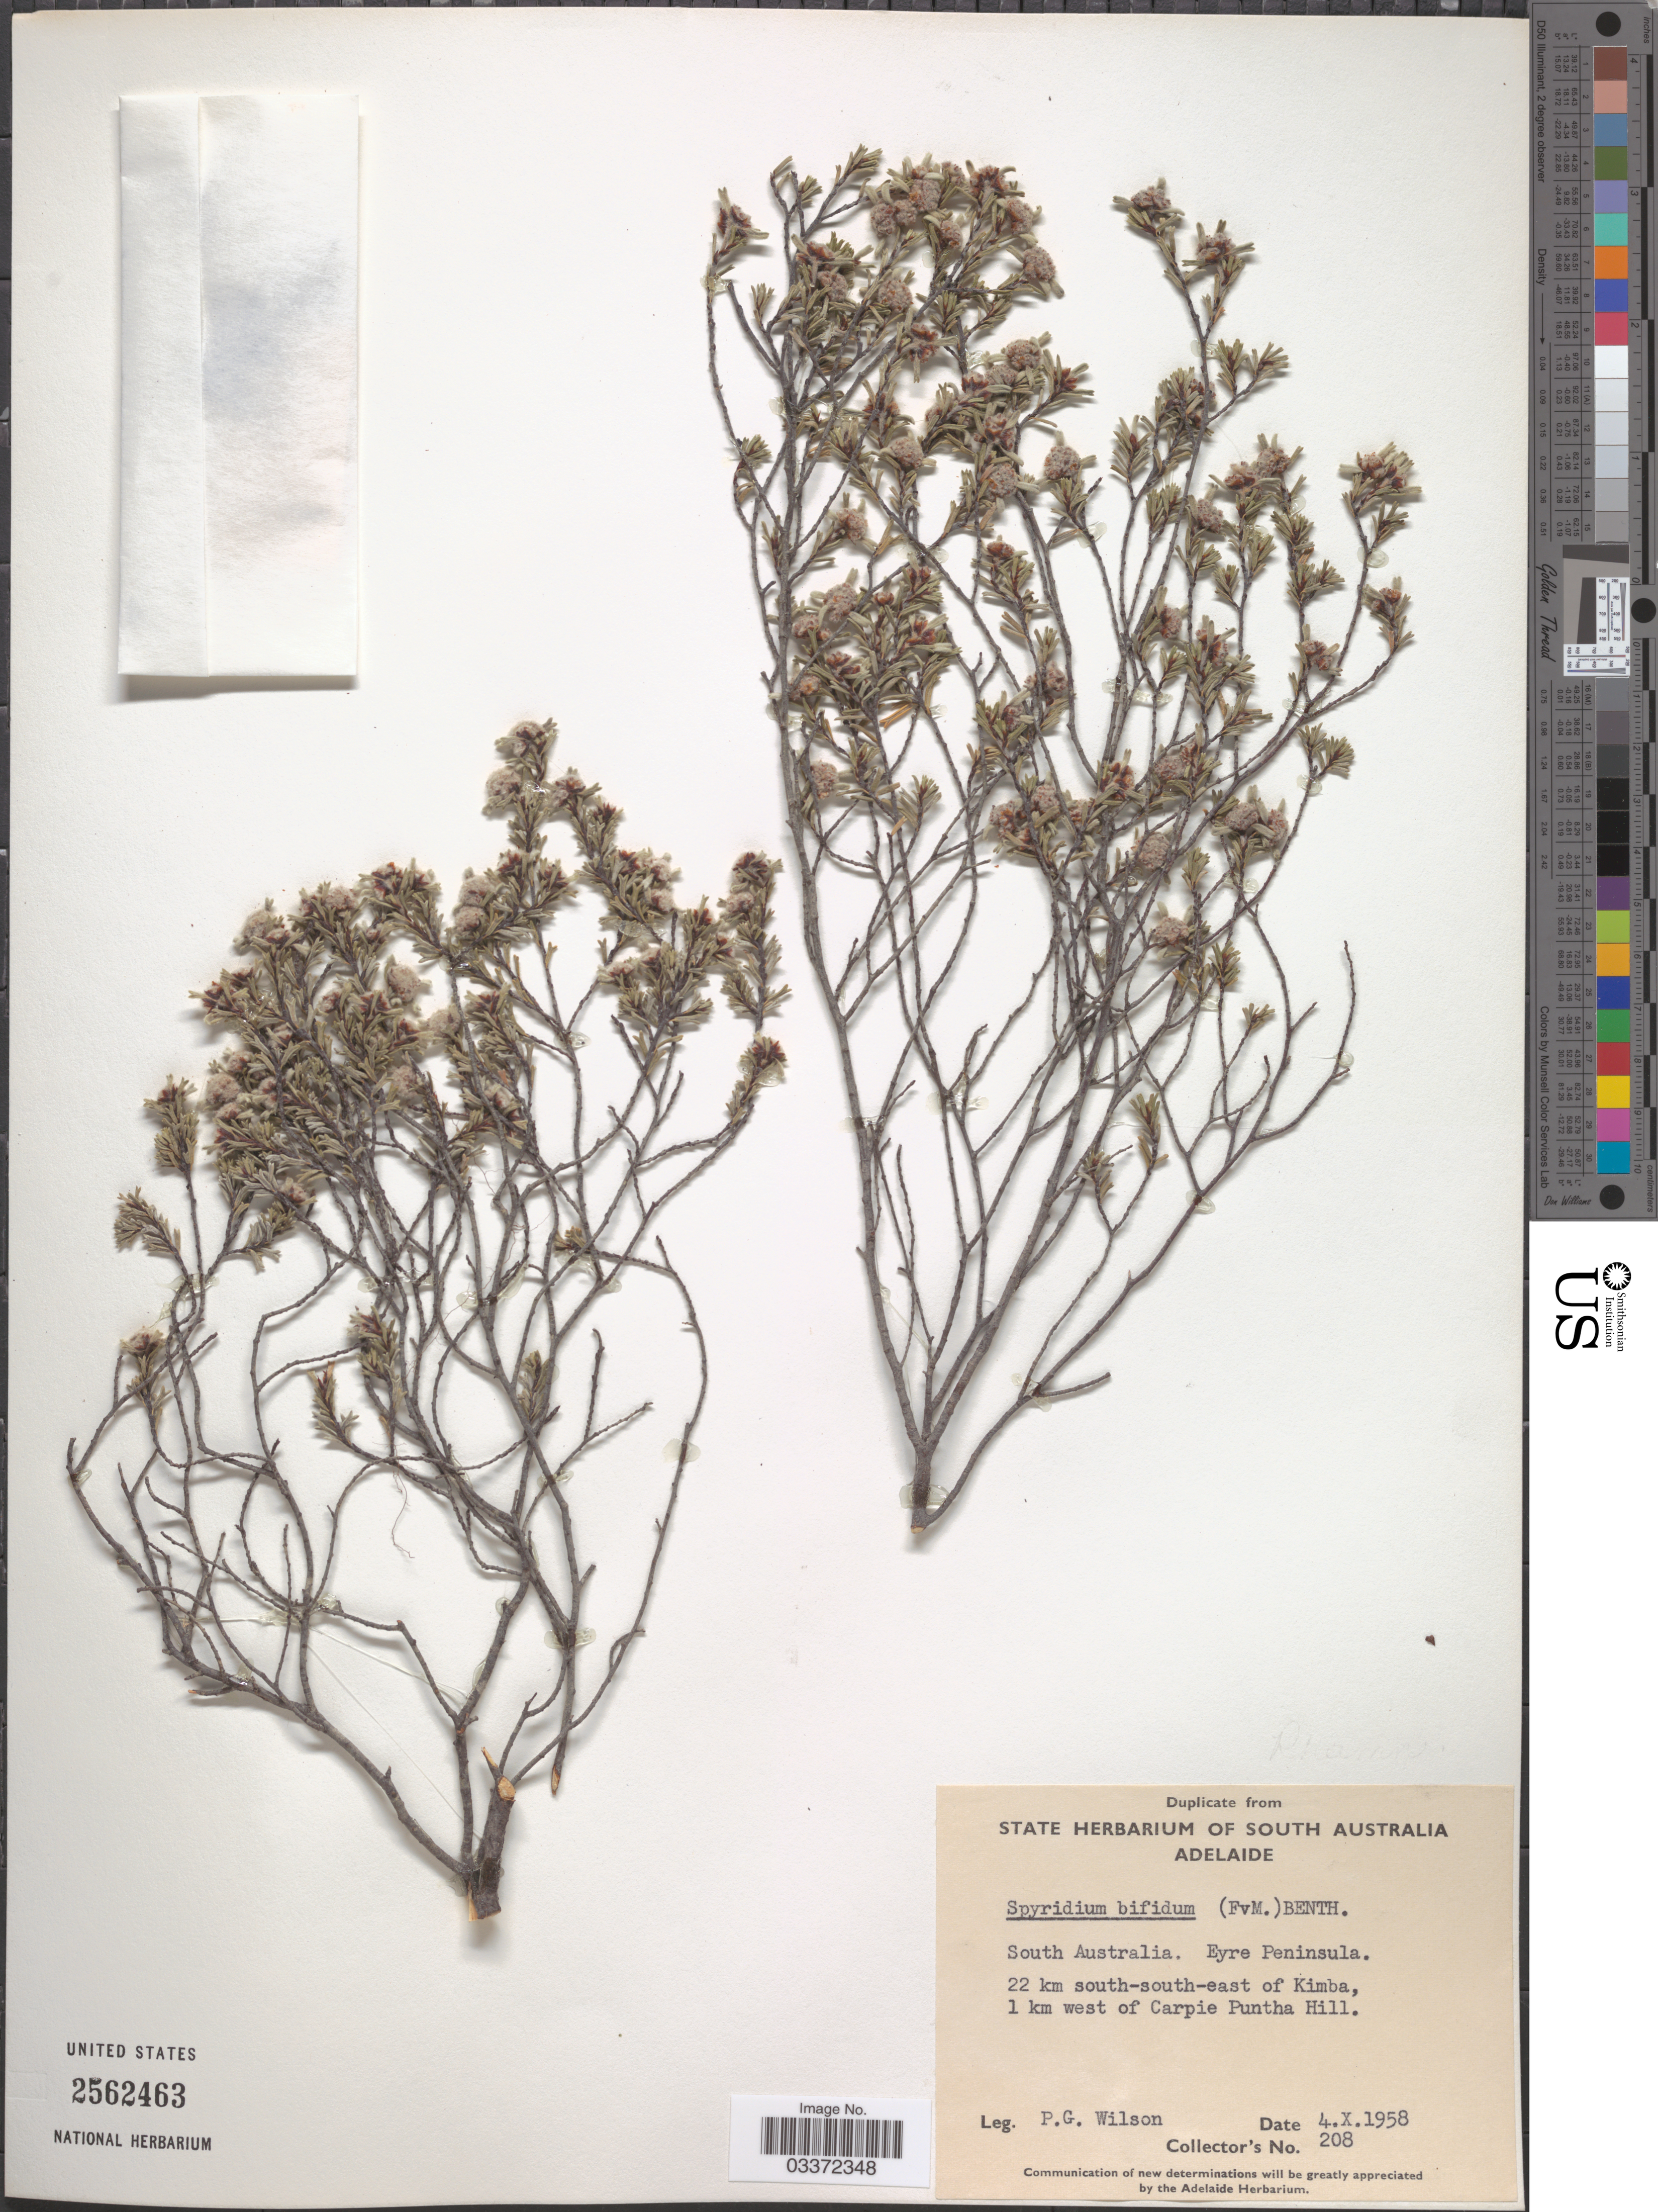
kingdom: Plantae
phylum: Tracheophyta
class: Magnoliopsida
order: Rosales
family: Rhamnaceae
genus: Spyridium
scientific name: Spyridium bifidum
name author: F. Muell. ex Benth.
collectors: P. G. Wilson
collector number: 208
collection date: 1958-10-04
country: Australia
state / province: South Australia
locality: Eyre Peninsula, 22 km. south-south-east of Kimba, 1 km west of Carpie Puntha Hill.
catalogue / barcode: US 2562463